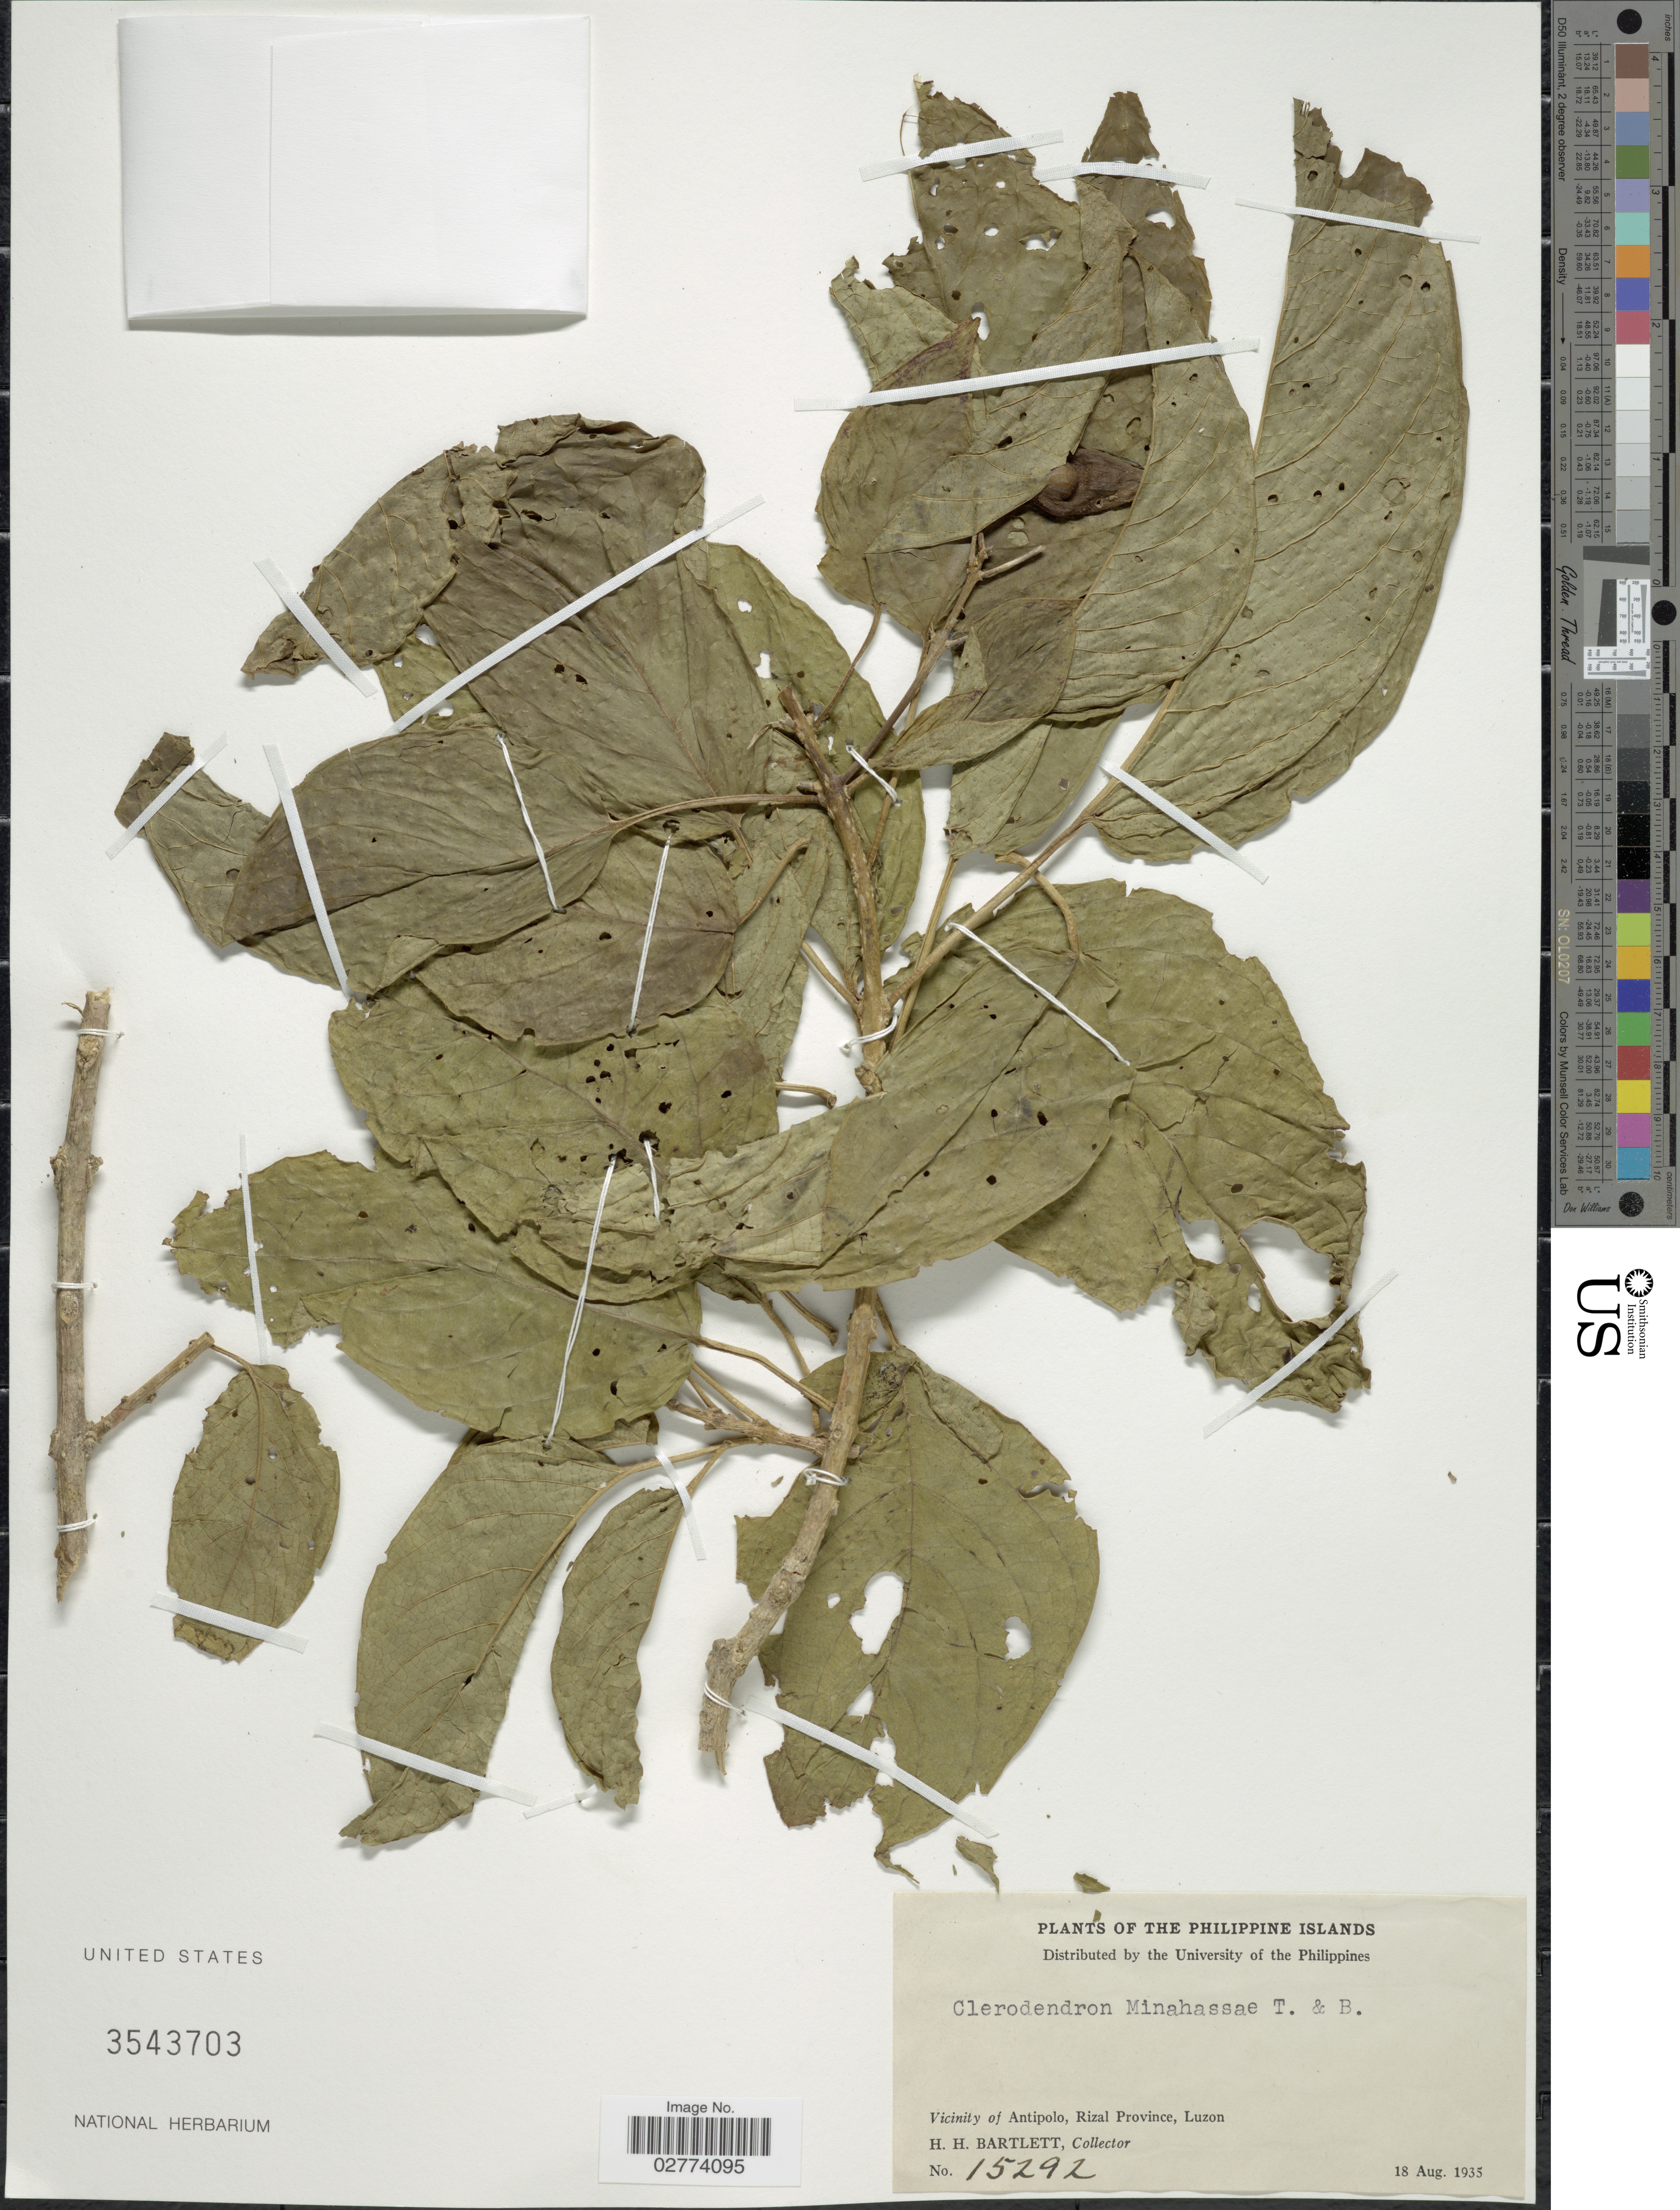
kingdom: Plantae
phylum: Tracheophyta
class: Magnoliopsida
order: Lamiales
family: Lamiaceae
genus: Clerodendrum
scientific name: Clerodendrum minahassae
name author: Teijsm. & Binn.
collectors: H. H. Bartlett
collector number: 15292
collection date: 1935-08-18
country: Philippines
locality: Vicinity of Antipolo, Rizal Province, Luzon.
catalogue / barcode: US 3543703